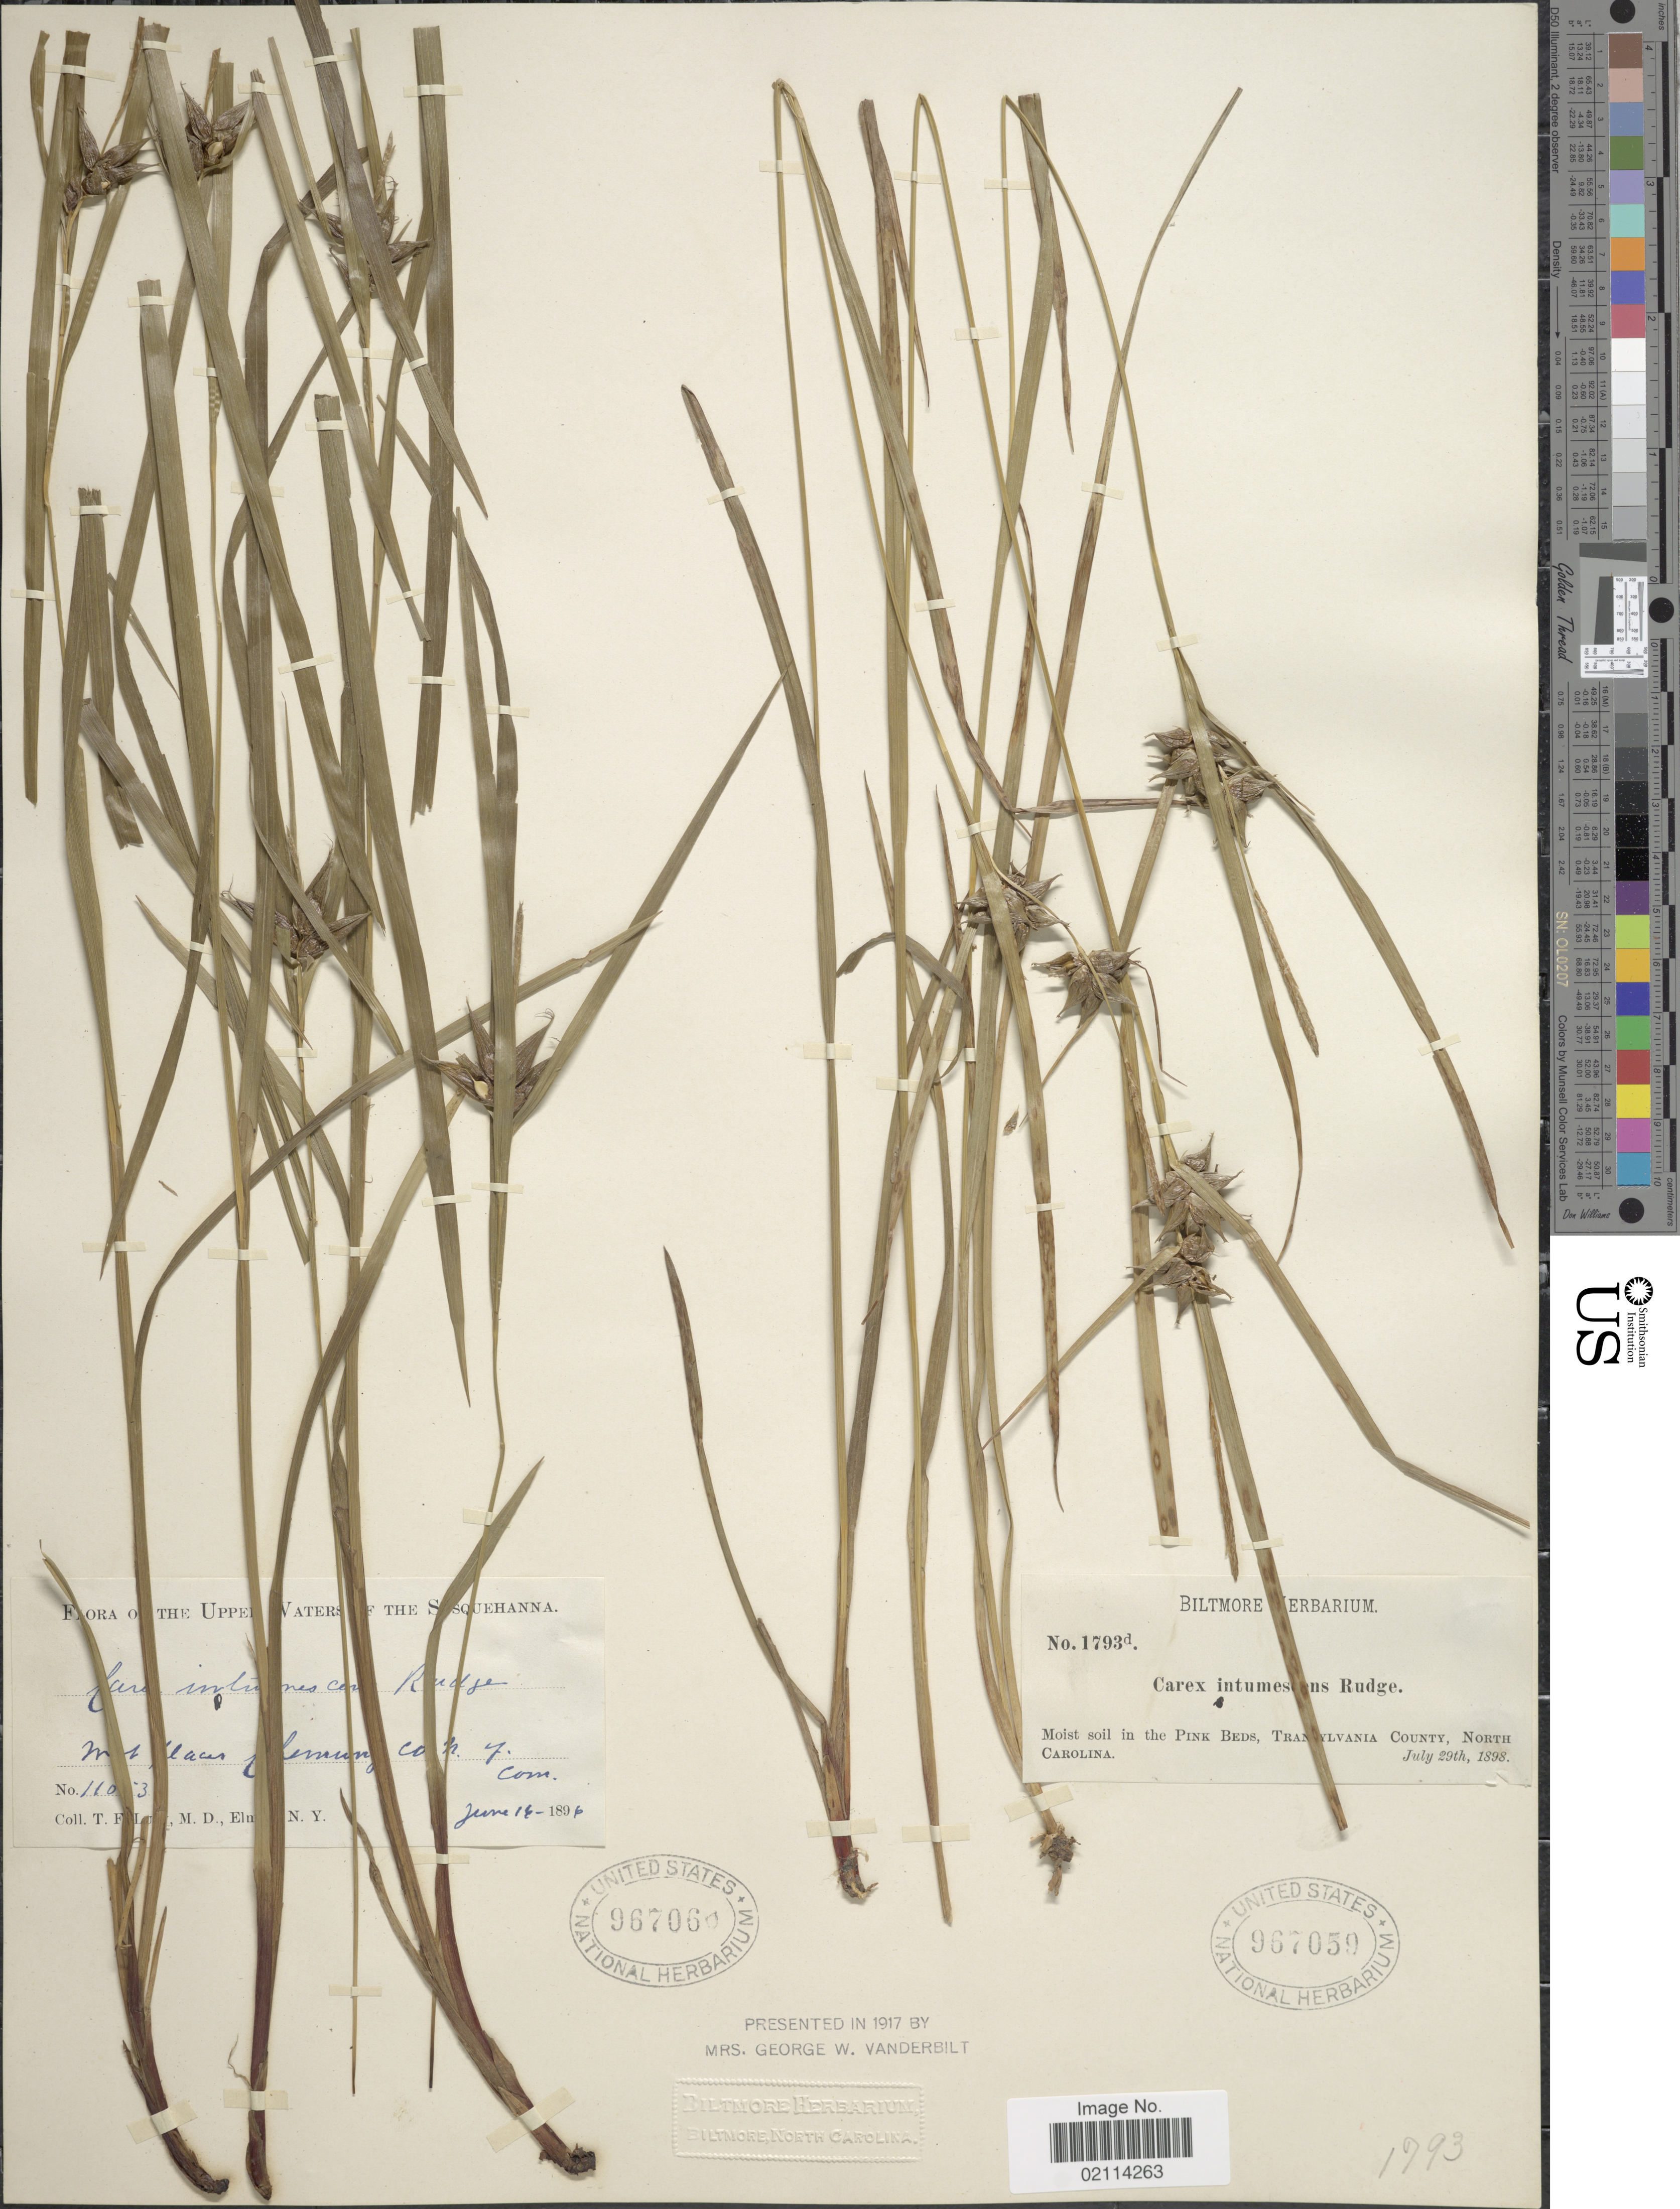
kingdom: Plantae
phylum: Tracheophyta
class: Liliopsida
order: Poales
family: Cyperaceae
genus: Carex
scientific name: Carex intumescens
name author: Rudge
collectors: T. Lucy & M. Elmira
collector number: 110!3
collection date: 1896-06-16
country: United States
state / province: New York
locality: The Upper Watershed of the Susquehanna, wet places Chemung Co.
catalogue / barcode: US 967060